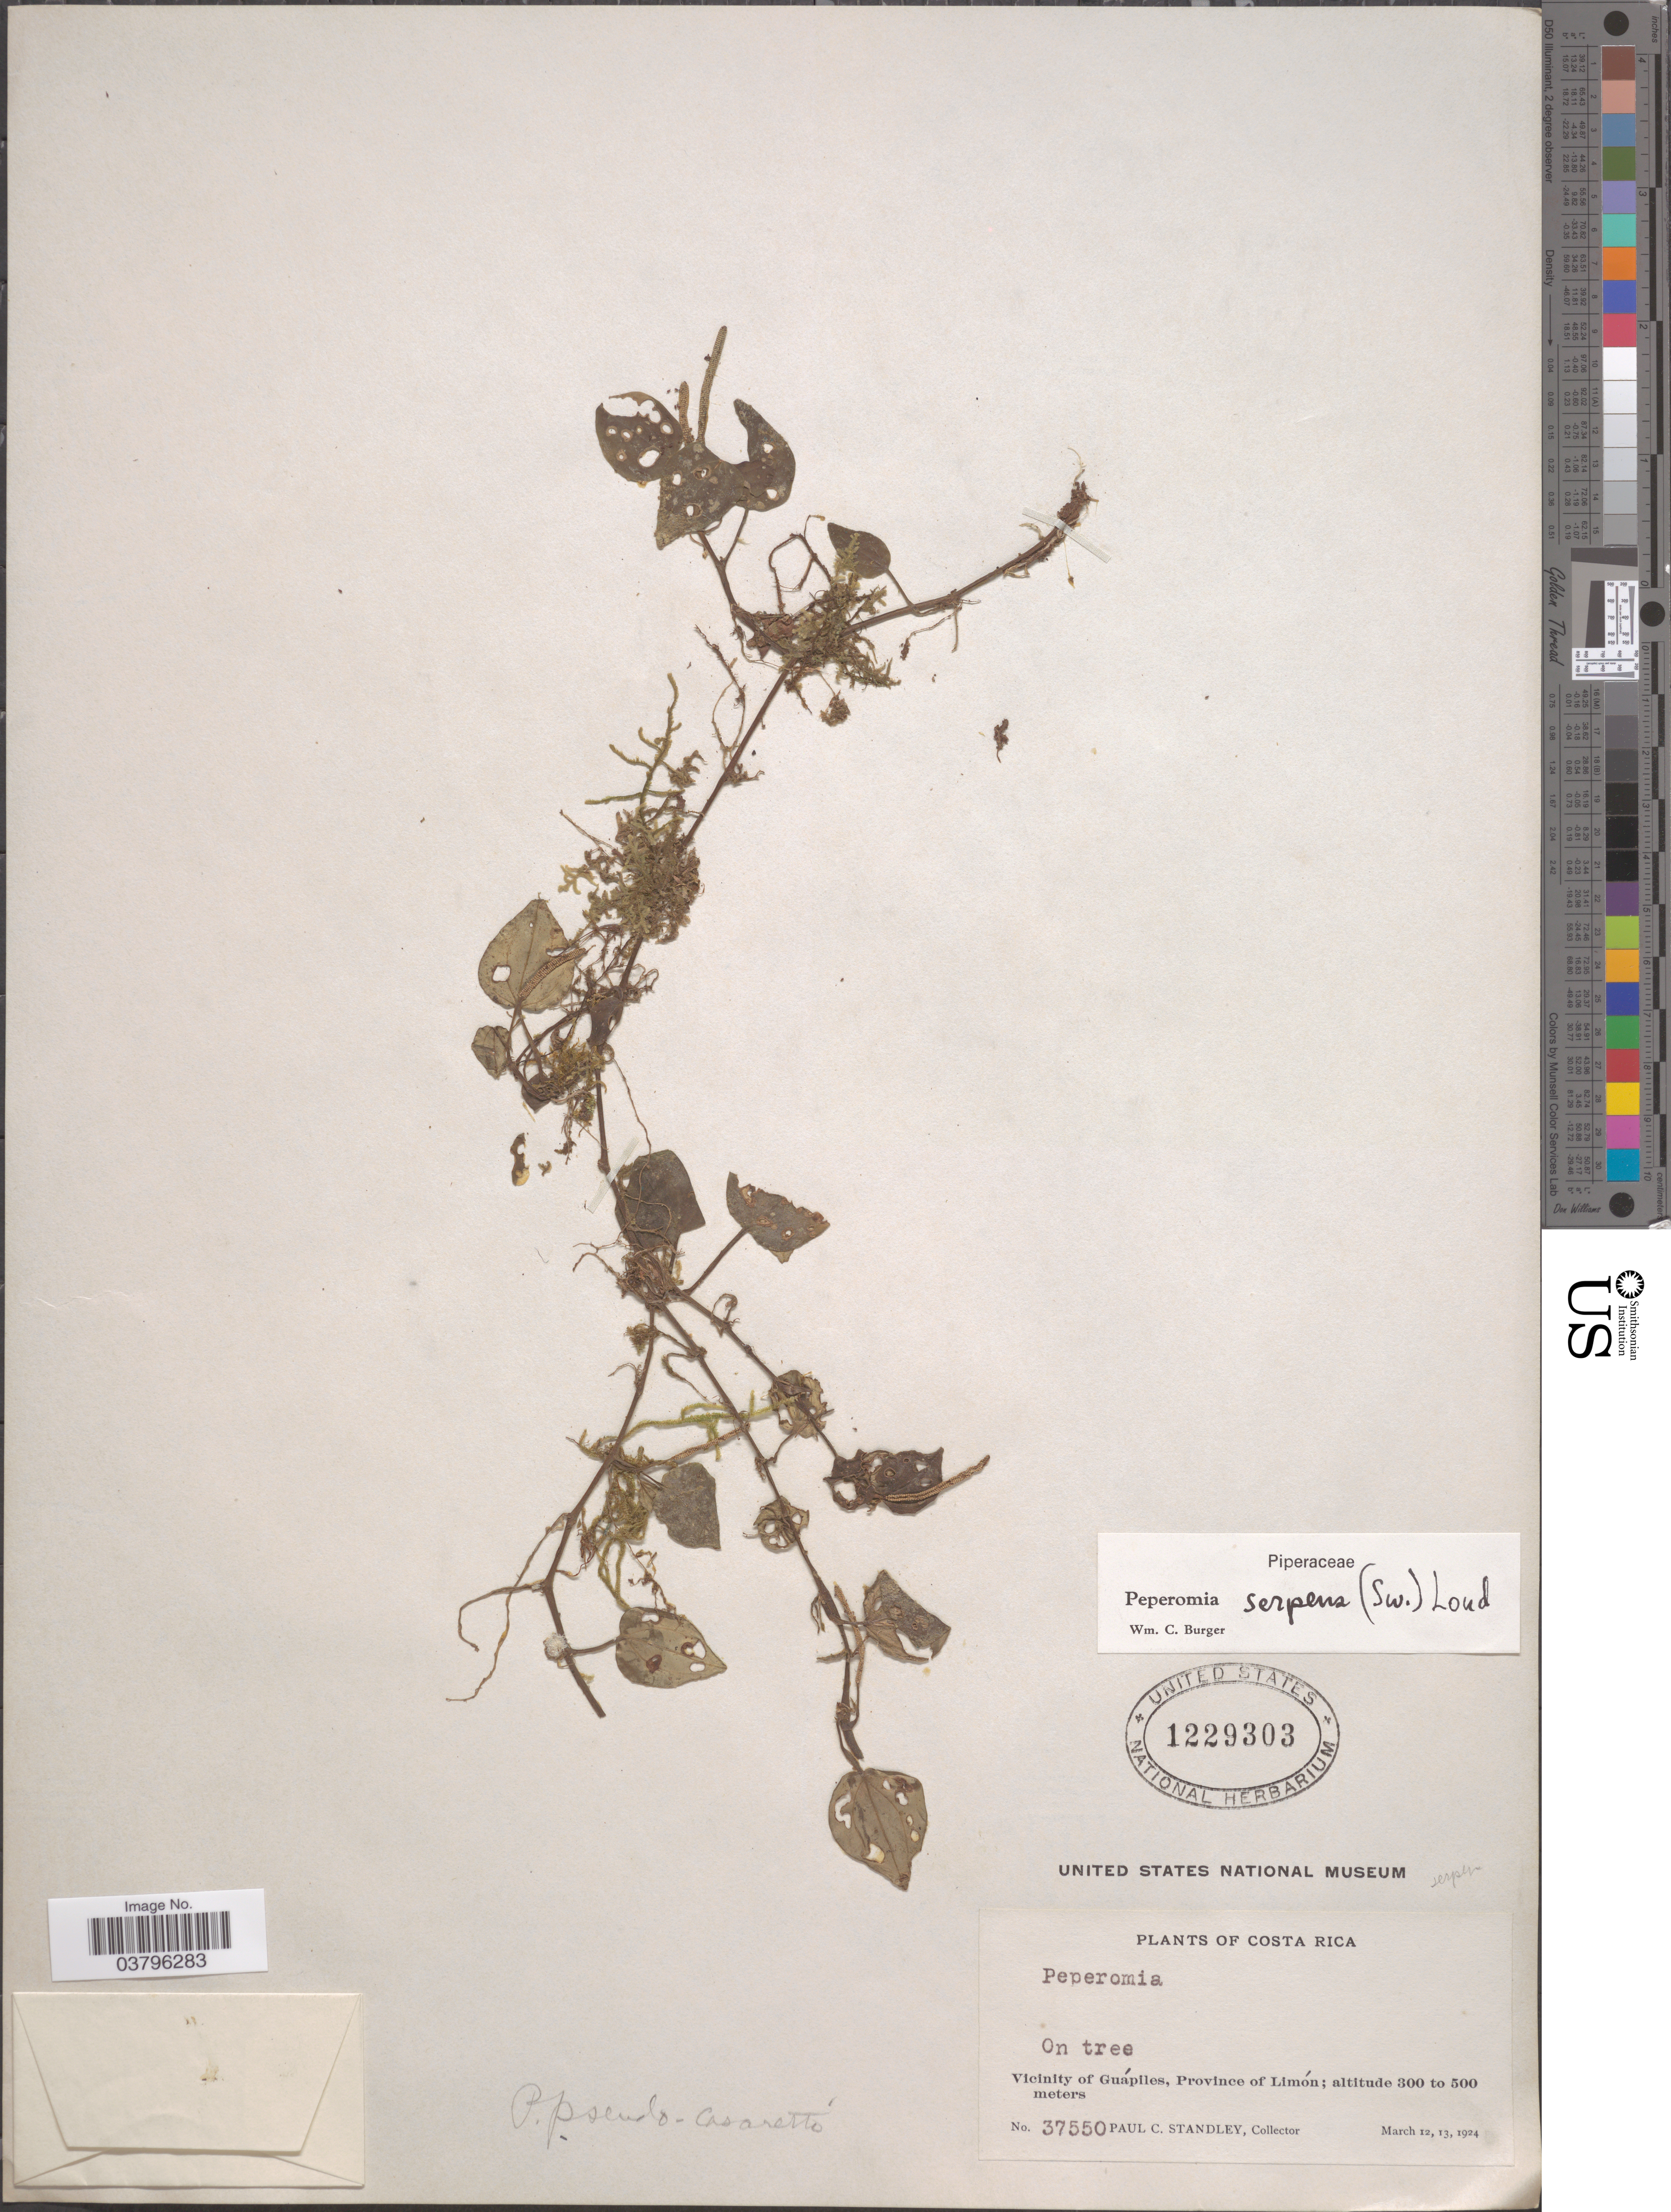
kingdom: Plantae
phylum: Tracheophyta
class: Magnoliopsida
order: Piperales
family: Piperaceae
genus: Peperomia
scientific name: Peperomia serpens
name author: (Sw.) Loudon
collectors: P. C. Standley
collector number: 37550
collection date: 1924-03-12/1924-03-13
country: Costa Rica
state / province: Limón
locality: Vicinity of Guápiles.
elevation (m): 300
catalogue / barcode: US 1229303